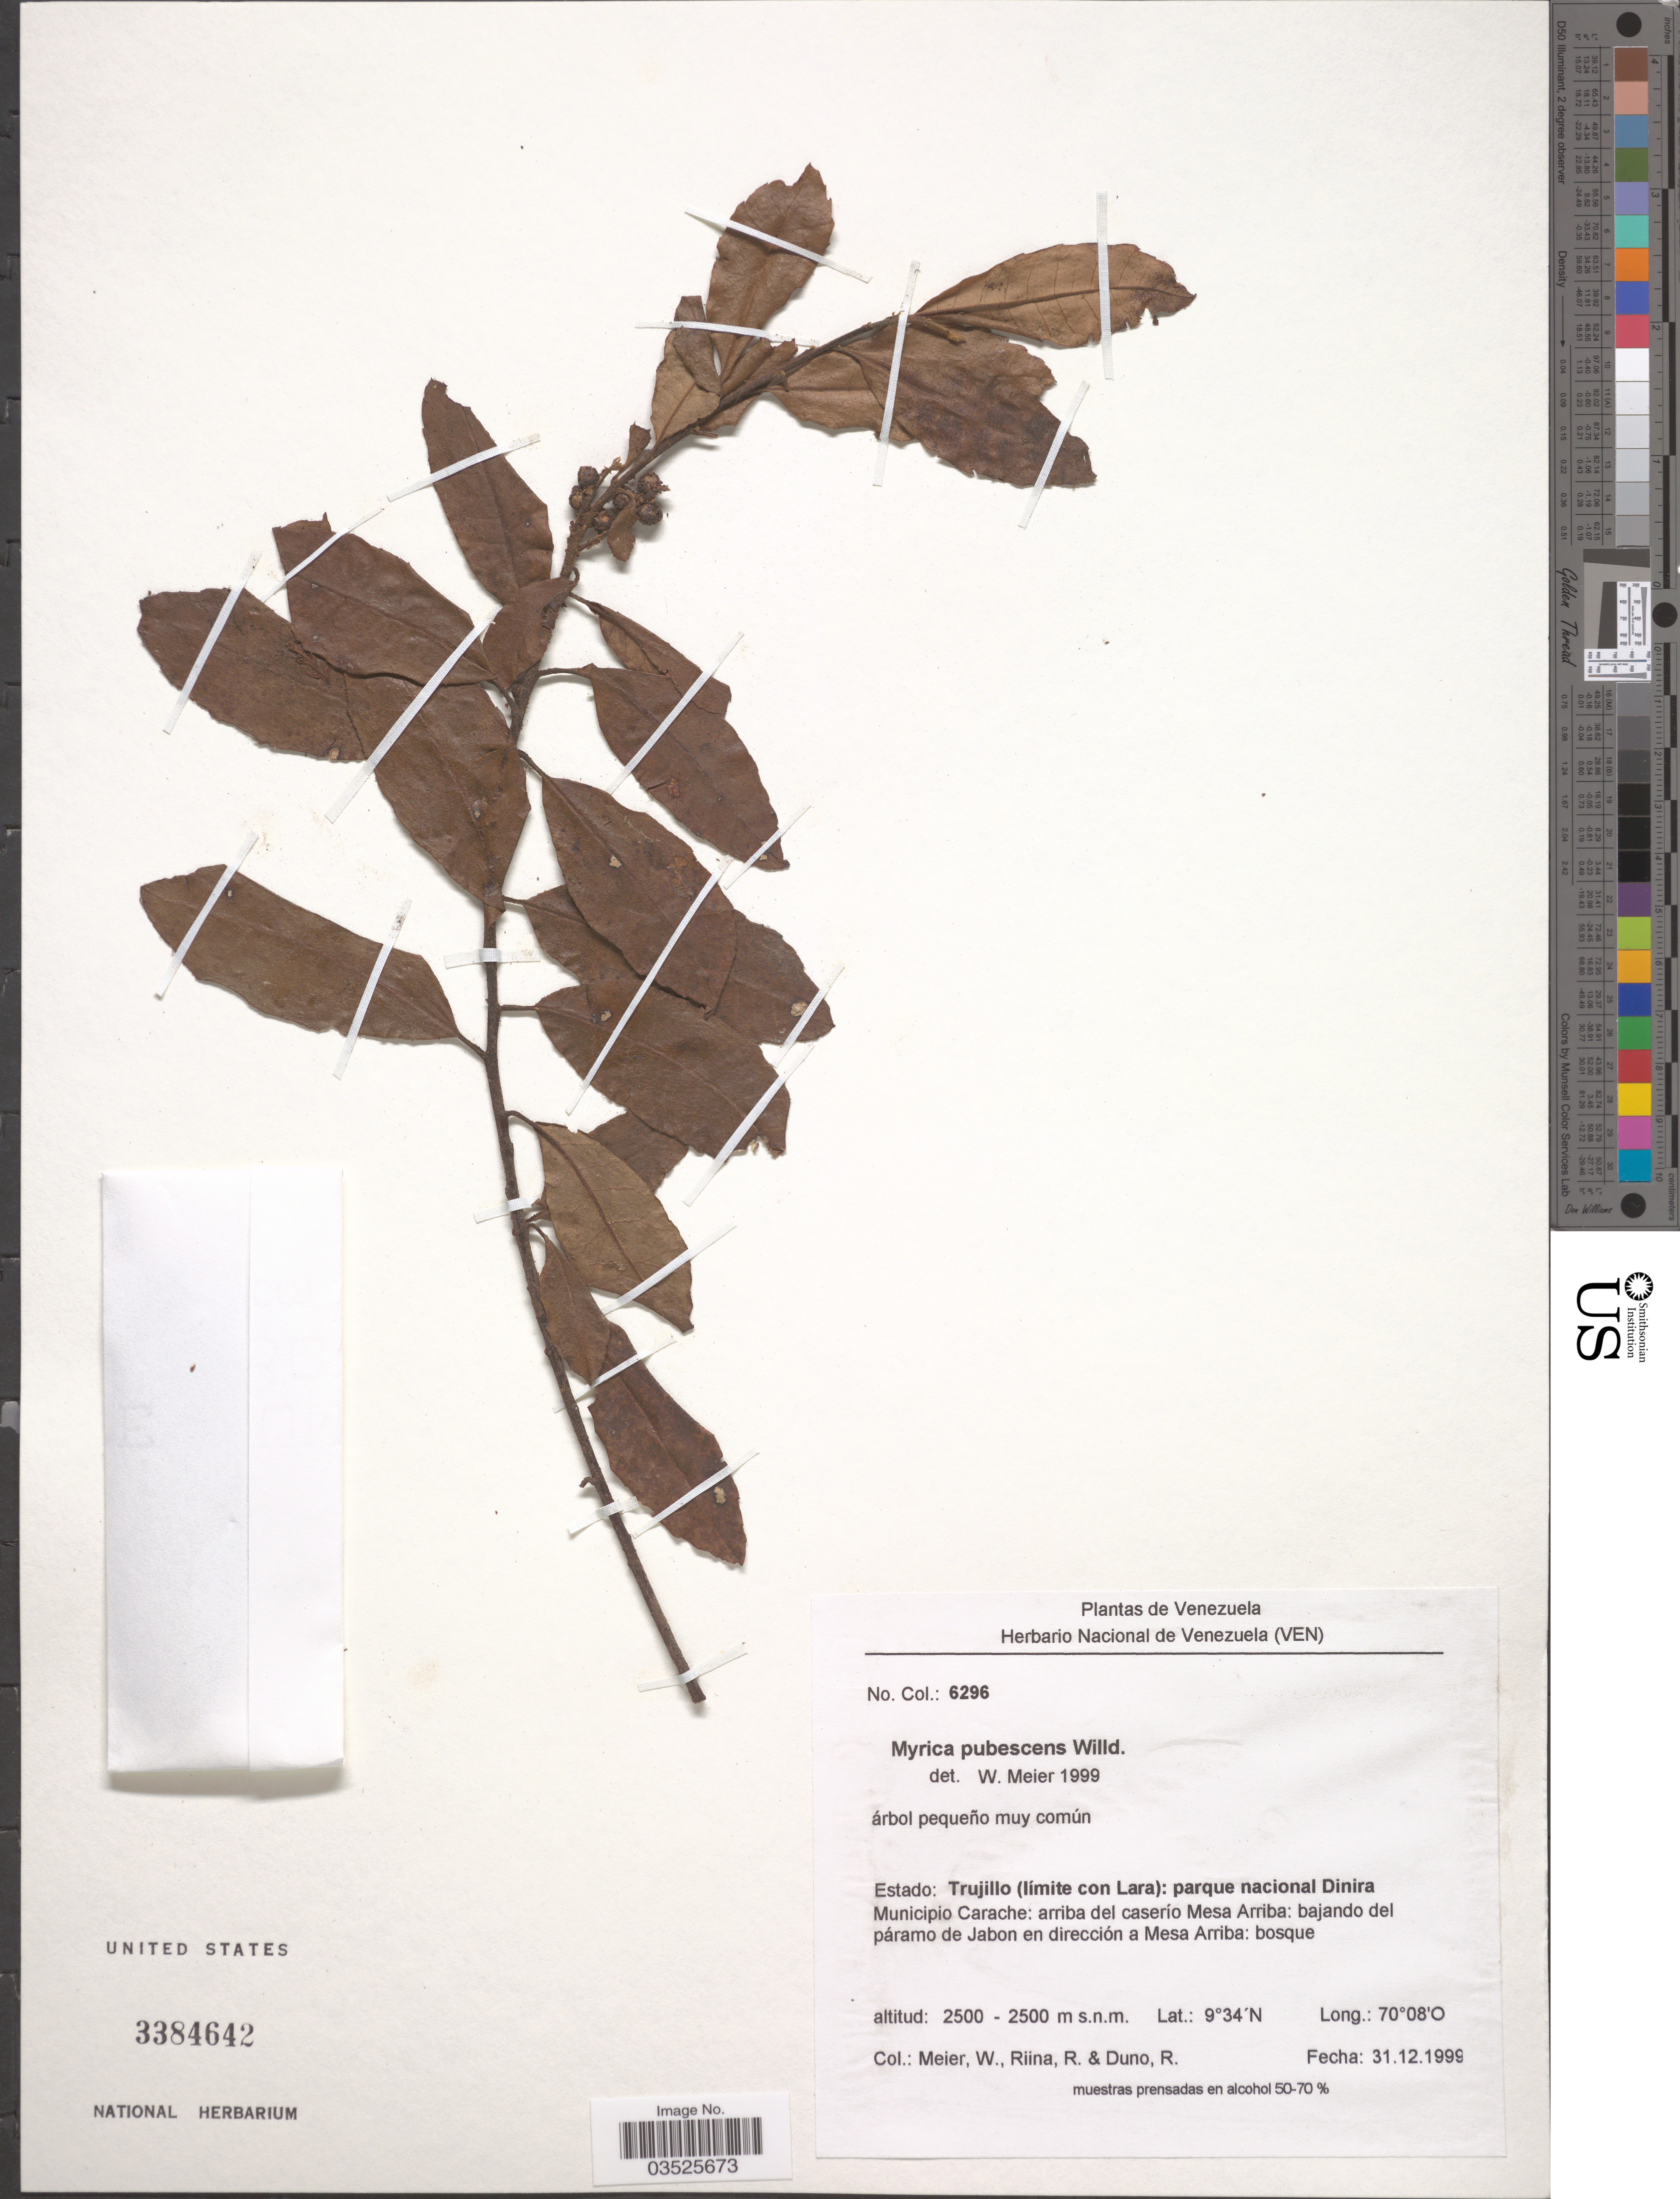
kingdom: Plantae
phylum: Tracheophyta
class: Magnoliopsida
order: Fagales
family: Myricaceae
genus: Morella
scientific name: Morella pubescens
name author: (Humb. & Bonpl. ex Willd.) Wilbur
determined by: Strong, M. T., (US), Smithsonian Institution - National Museum of Natural History (UNITED STATES)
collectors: W. Meier, R. Riina & R. Duno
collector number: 6296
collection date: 1999-12-31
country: Venezuela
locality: Estado: Trujillo (límite con Lara): parque nacional Dinira Municipio Carache: arriba caserío Mesa Arriba: bajando del páramo de Jabon en dirección a Mesa Arriba: bosque.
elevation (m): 2500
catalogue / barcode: US 3384642